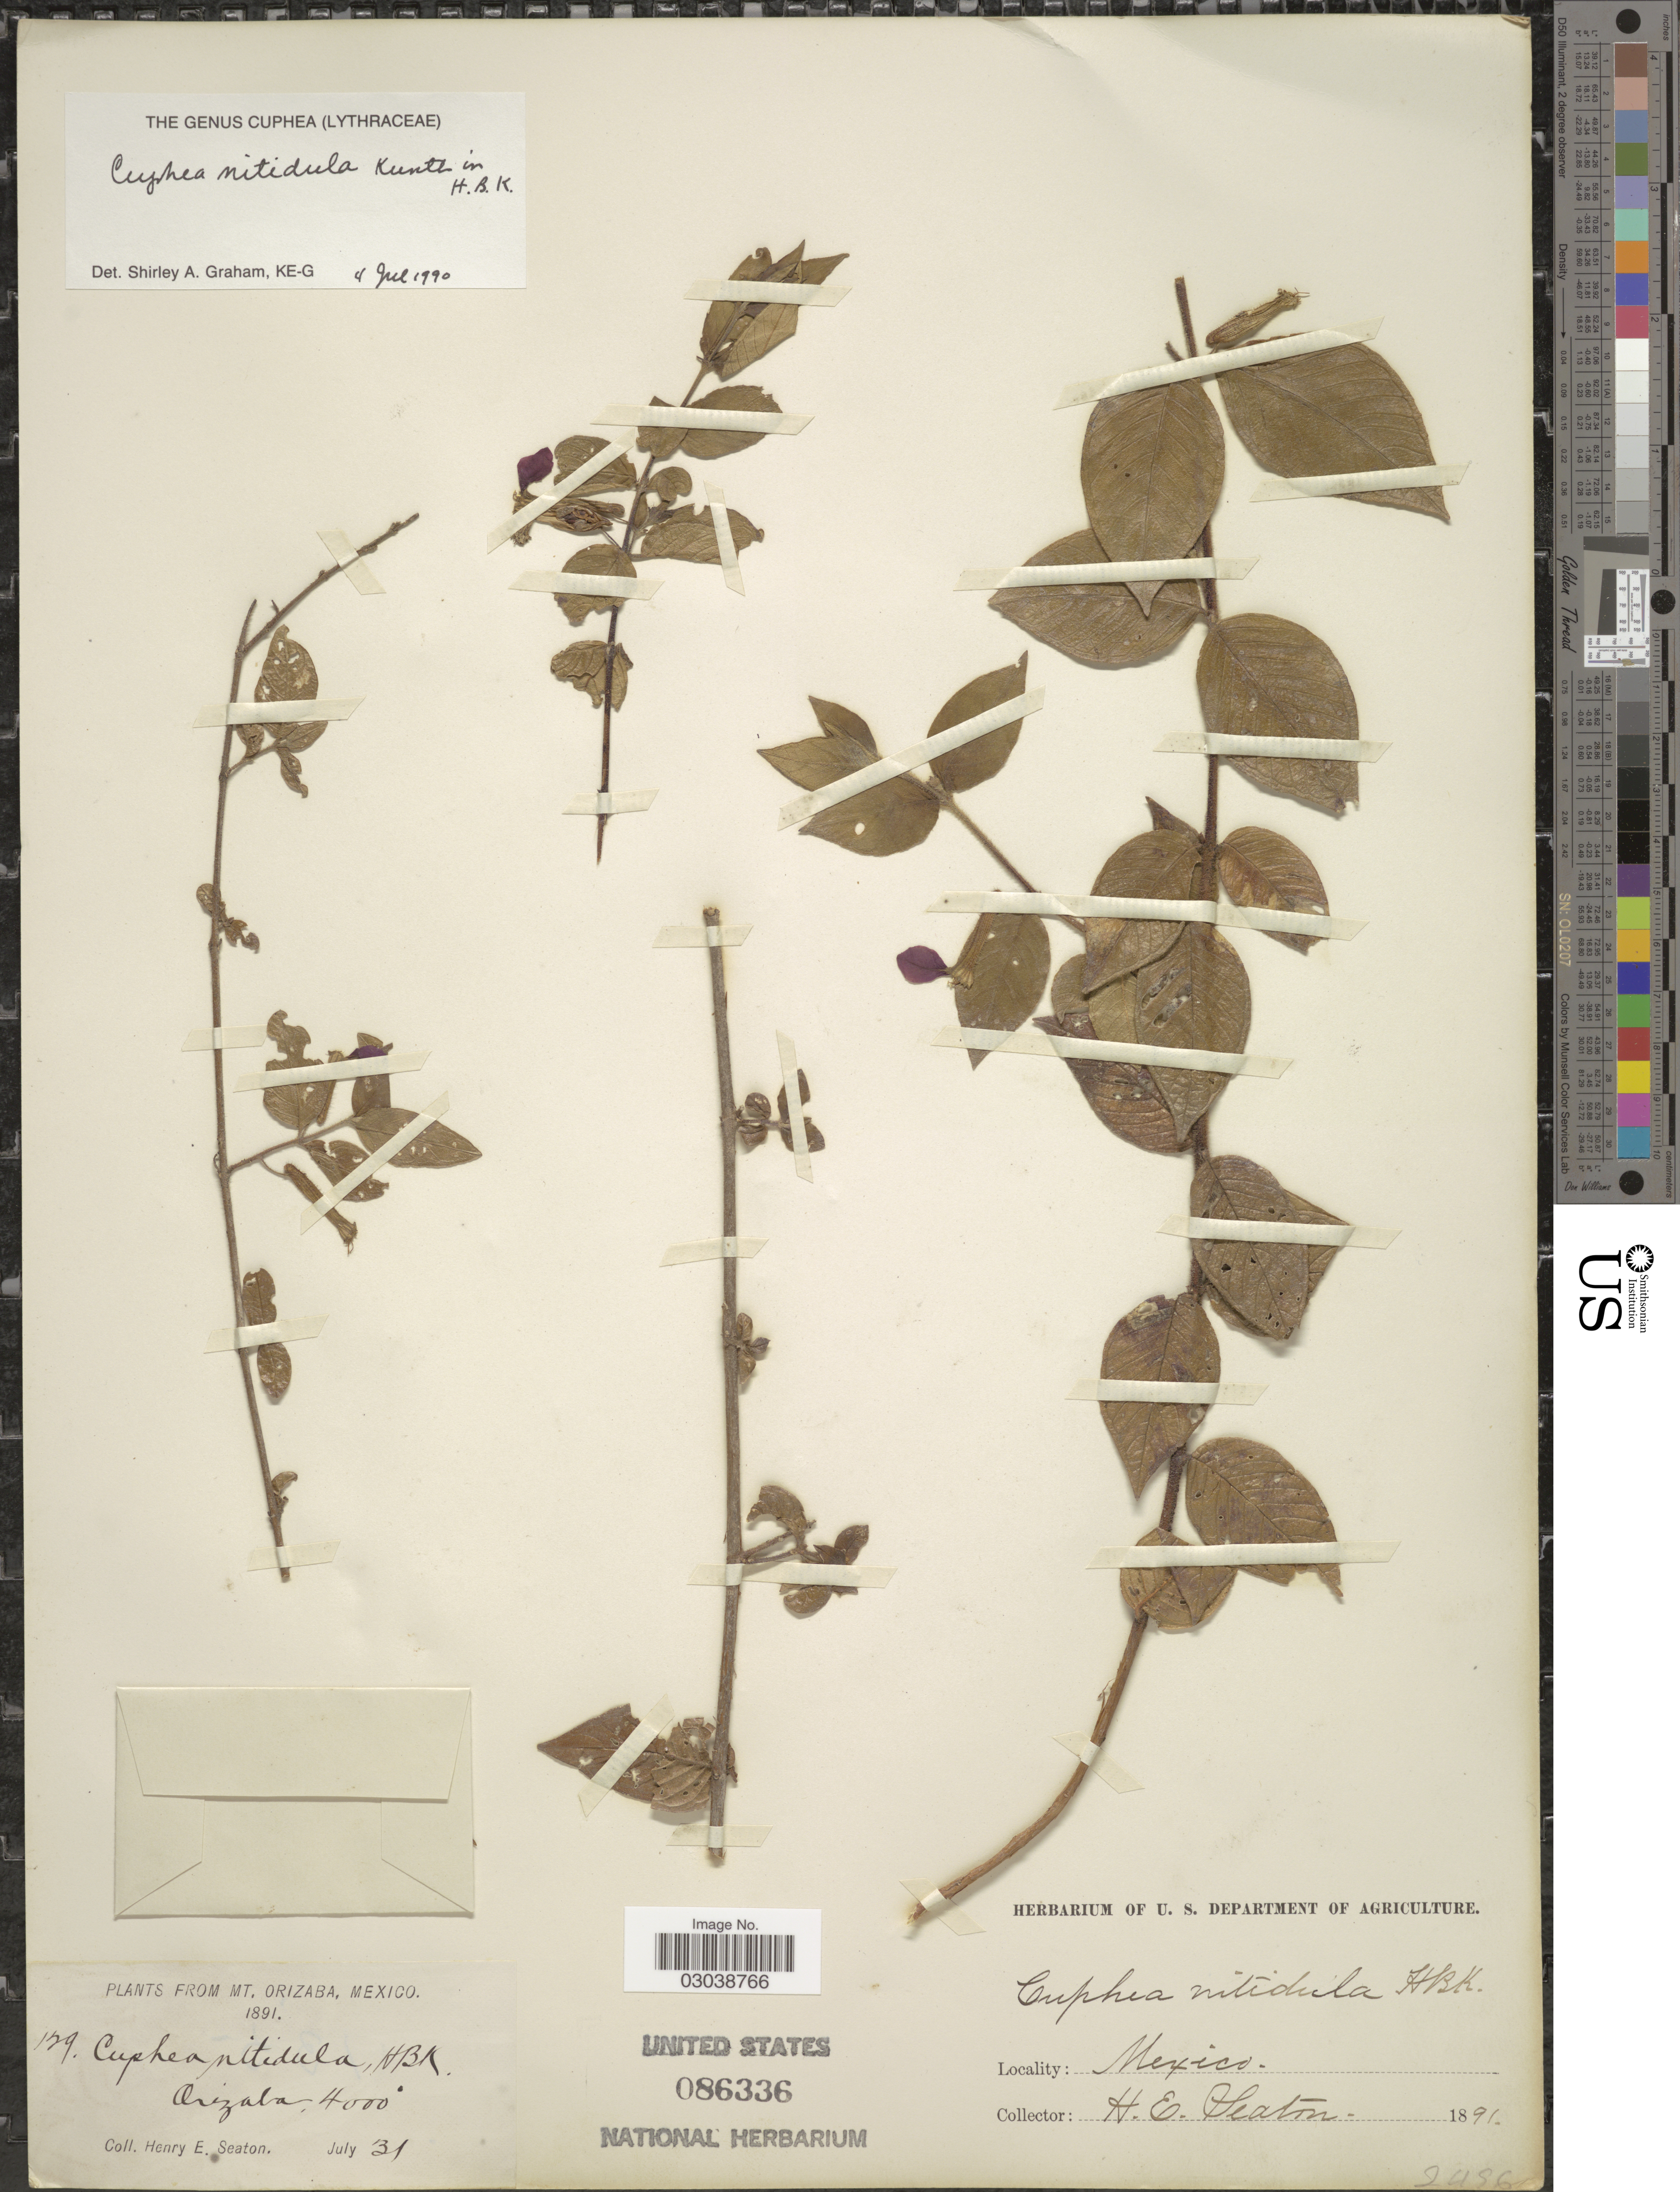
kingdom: Plantae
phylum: Tracheophyta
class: Magnoliopsida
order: Myrtales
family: Lythraceae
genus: Cuphea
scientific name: Cuphea nitidula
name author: Kunth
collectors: H. Seaton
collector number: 129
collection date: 1891-07-31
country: Mexico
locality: Mt. Orizaba, Orizaba.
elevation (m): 1219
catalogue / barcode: US 86336